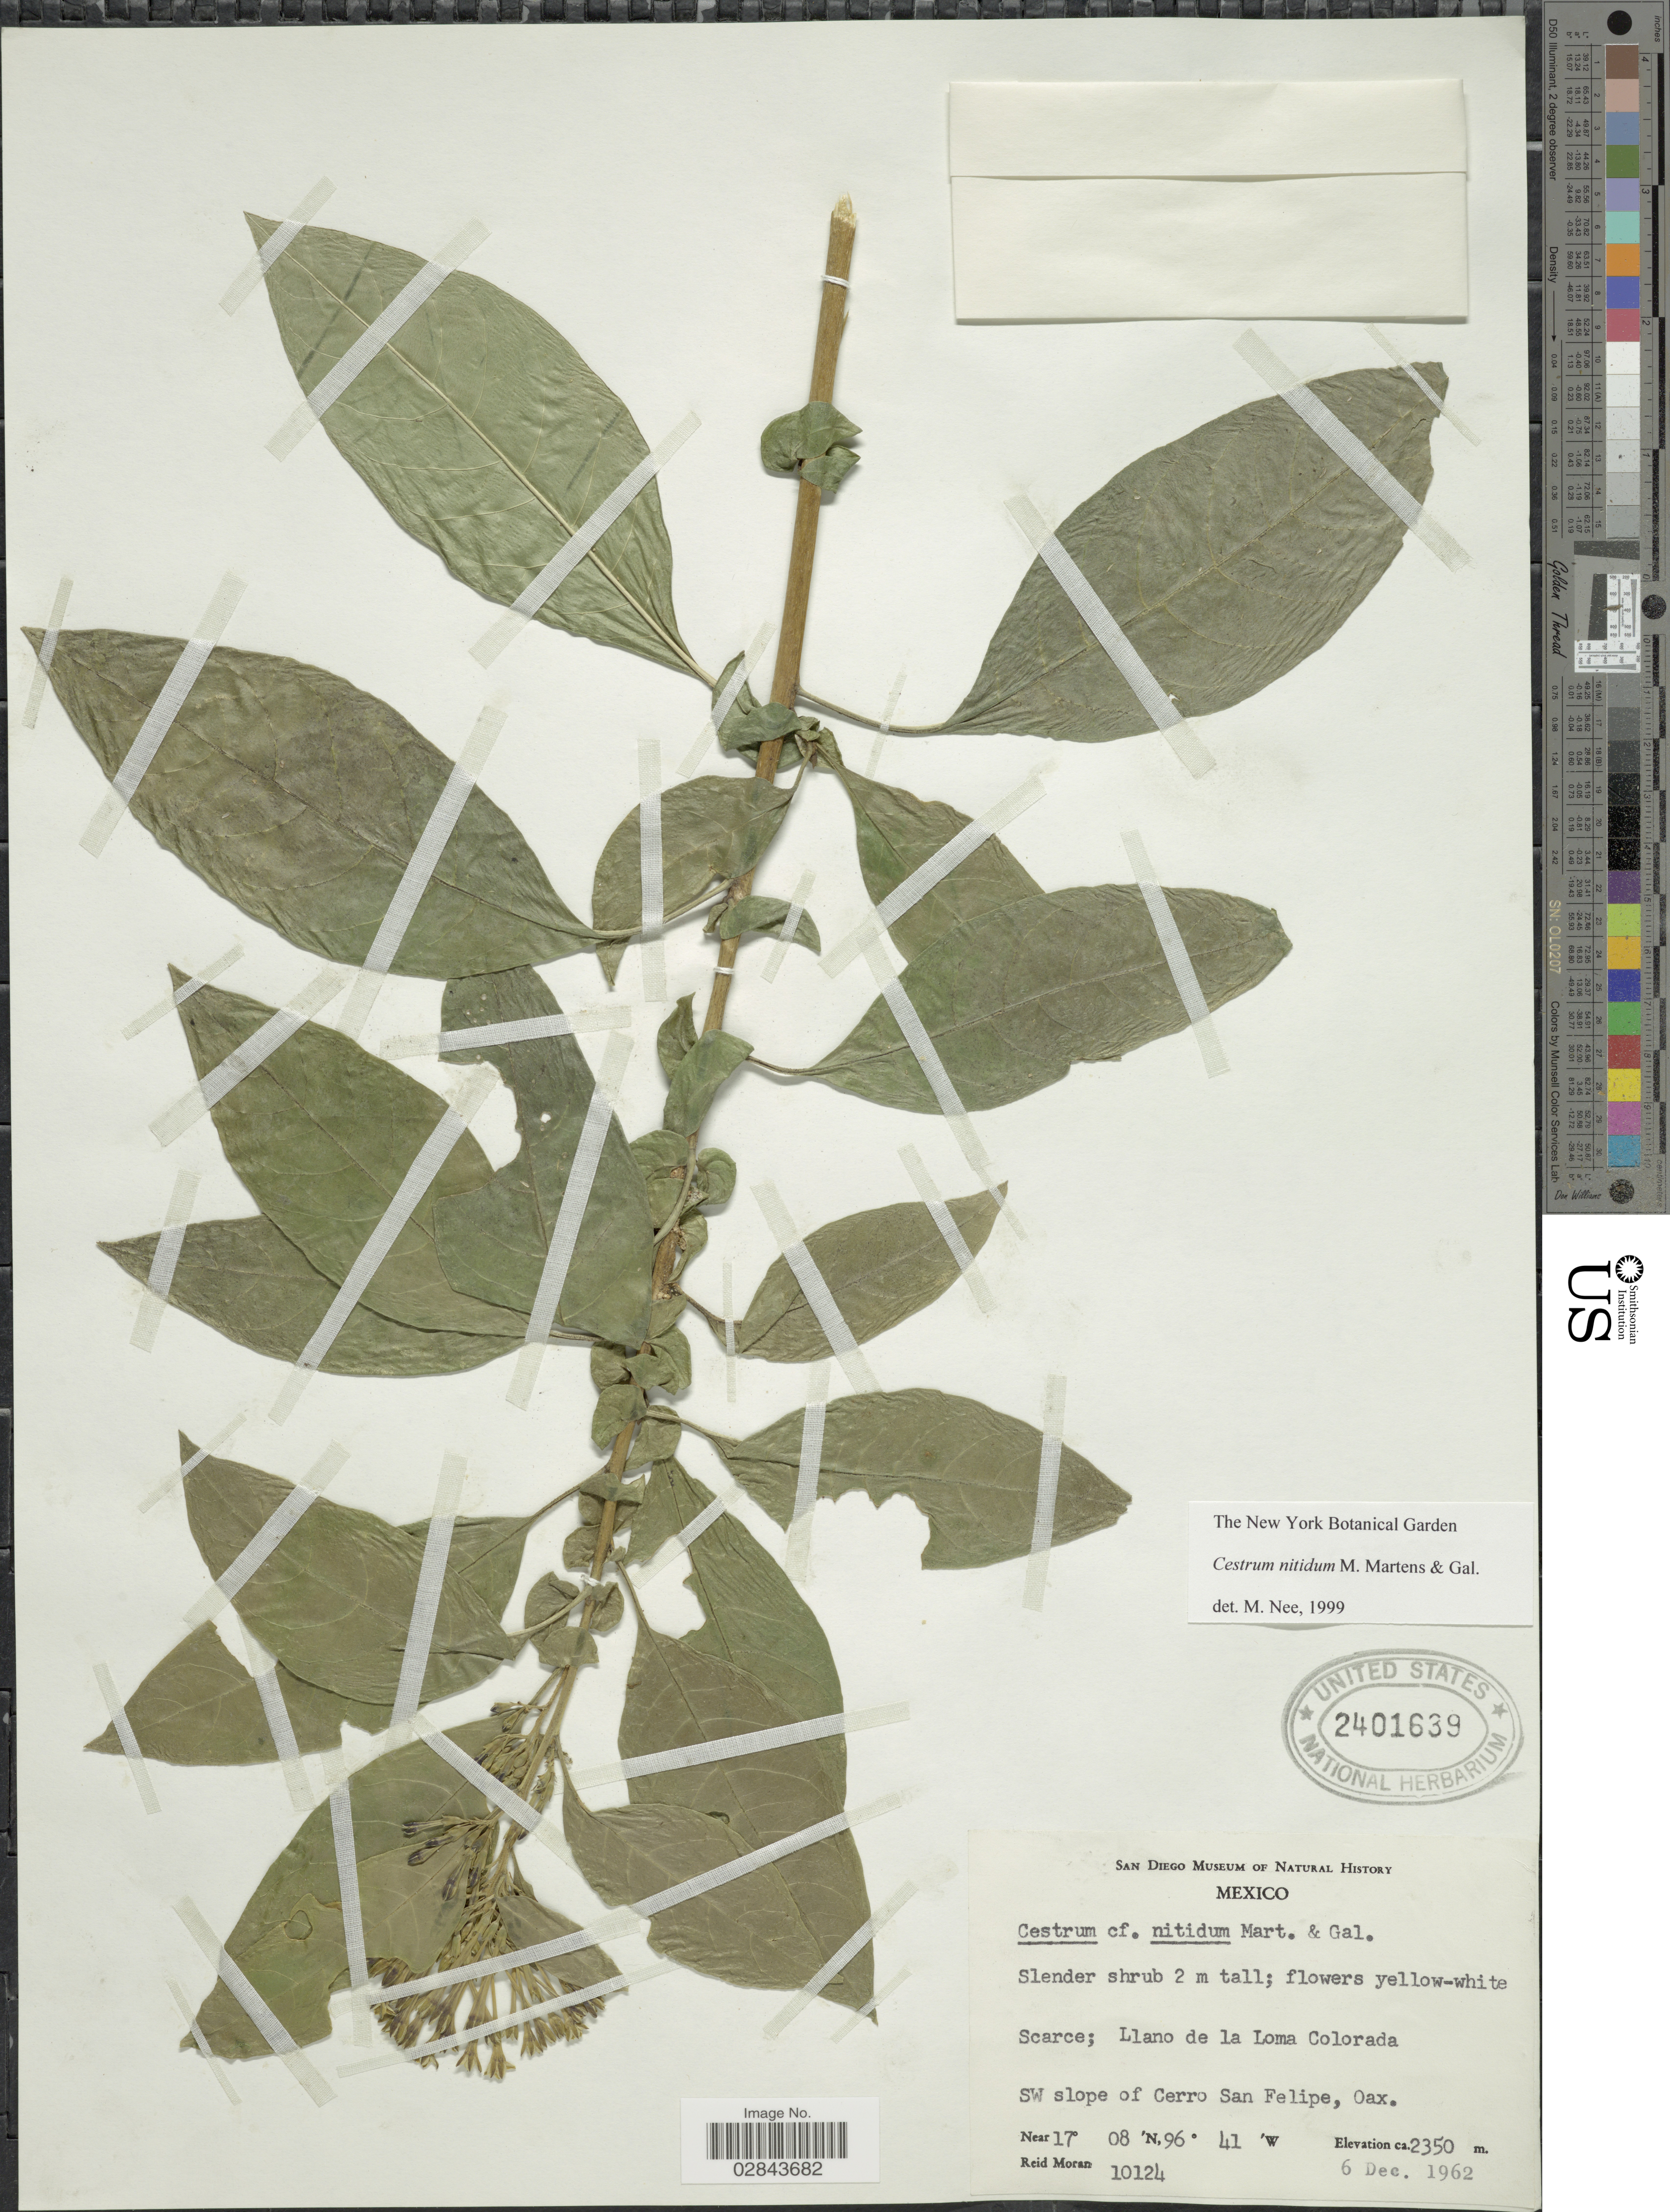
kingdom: Plantae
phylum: Tracheophyta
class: Magnoliopsida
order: Solanales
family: Solanaceae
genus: Cestrum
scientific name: Cestrum nitidum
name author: M. Martens & Galeotti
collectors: R. V. Moran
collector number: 10124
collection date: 1962-12-06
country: Mexico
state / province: Oaxaca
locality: Llano de la Loma Colorada, SW slope of Cerro San Felipe.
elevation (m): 2350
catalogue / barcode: US 2401639